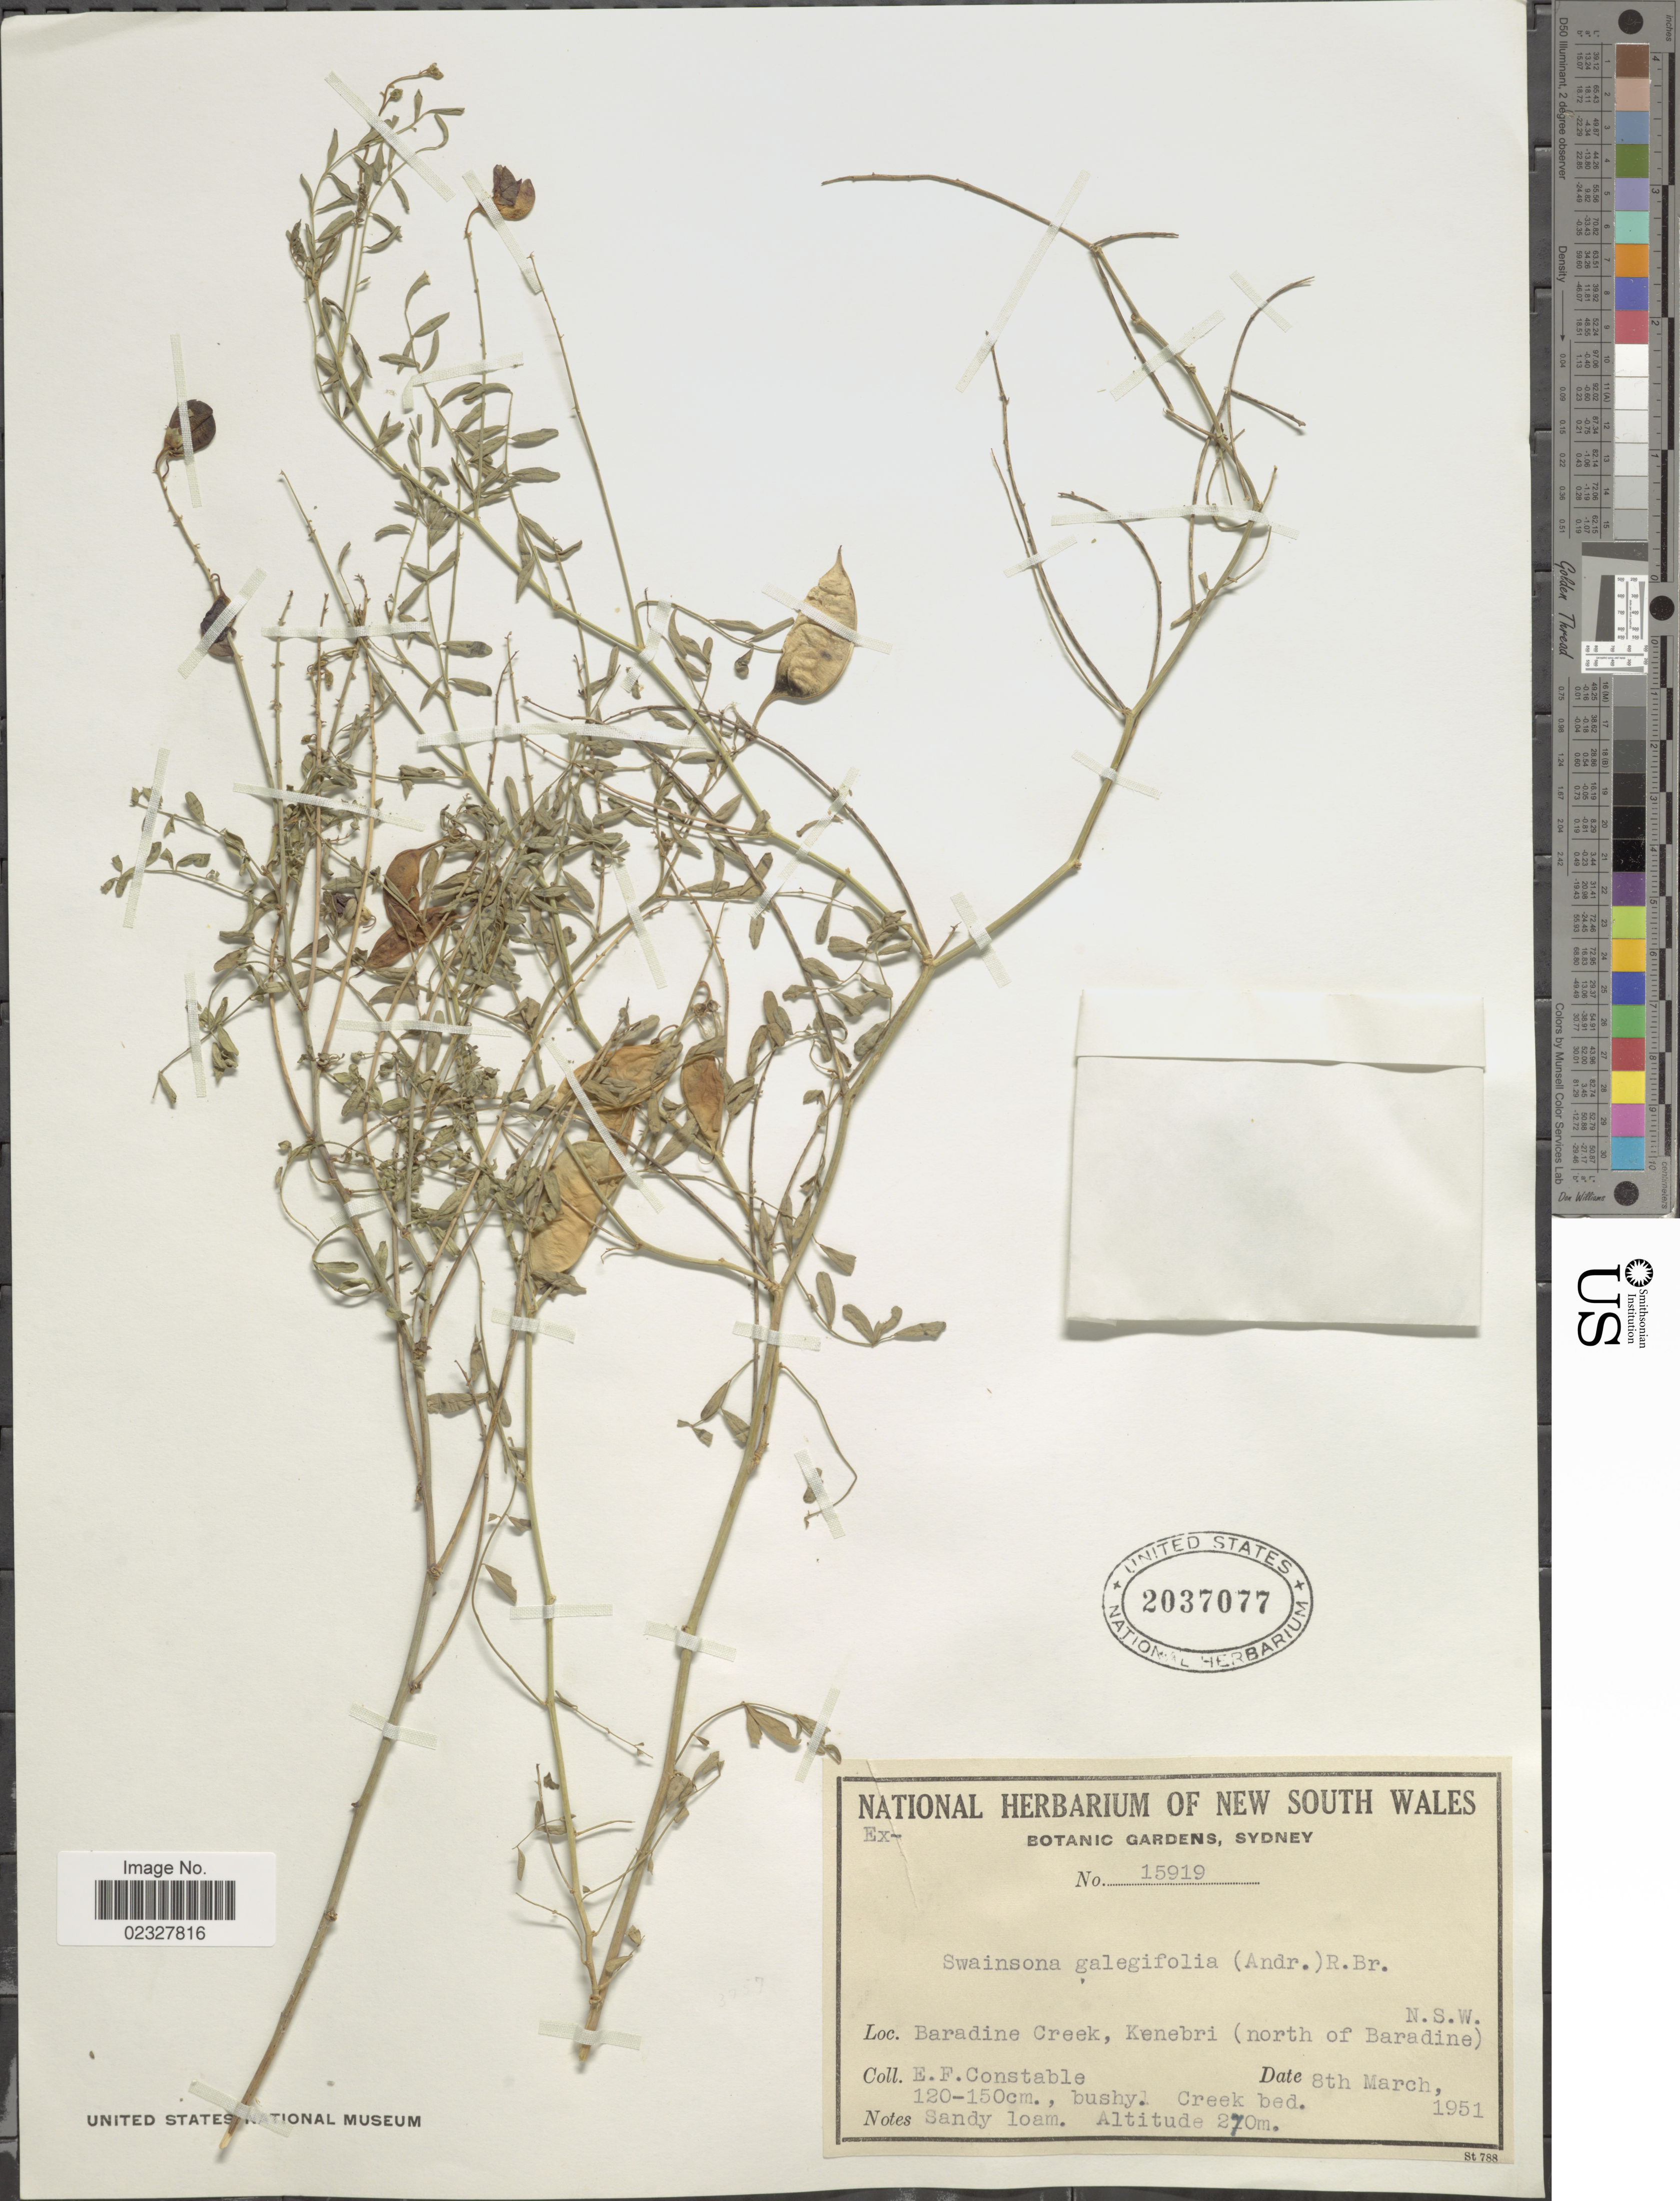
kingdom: Plantae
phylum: Tracheophyta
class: Magnoliopsida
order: Fabales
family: Fabaceae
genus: Swainsona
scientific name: Swainsona galegifolia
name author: (Andrews) R. Br.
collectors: E. F. Constable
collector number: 15919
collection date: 1951-03-08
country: Australia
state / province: New South Wales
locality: Baradine Creek, Kenebri (north of Baradine), N.S.W.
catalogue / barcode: US 2037077